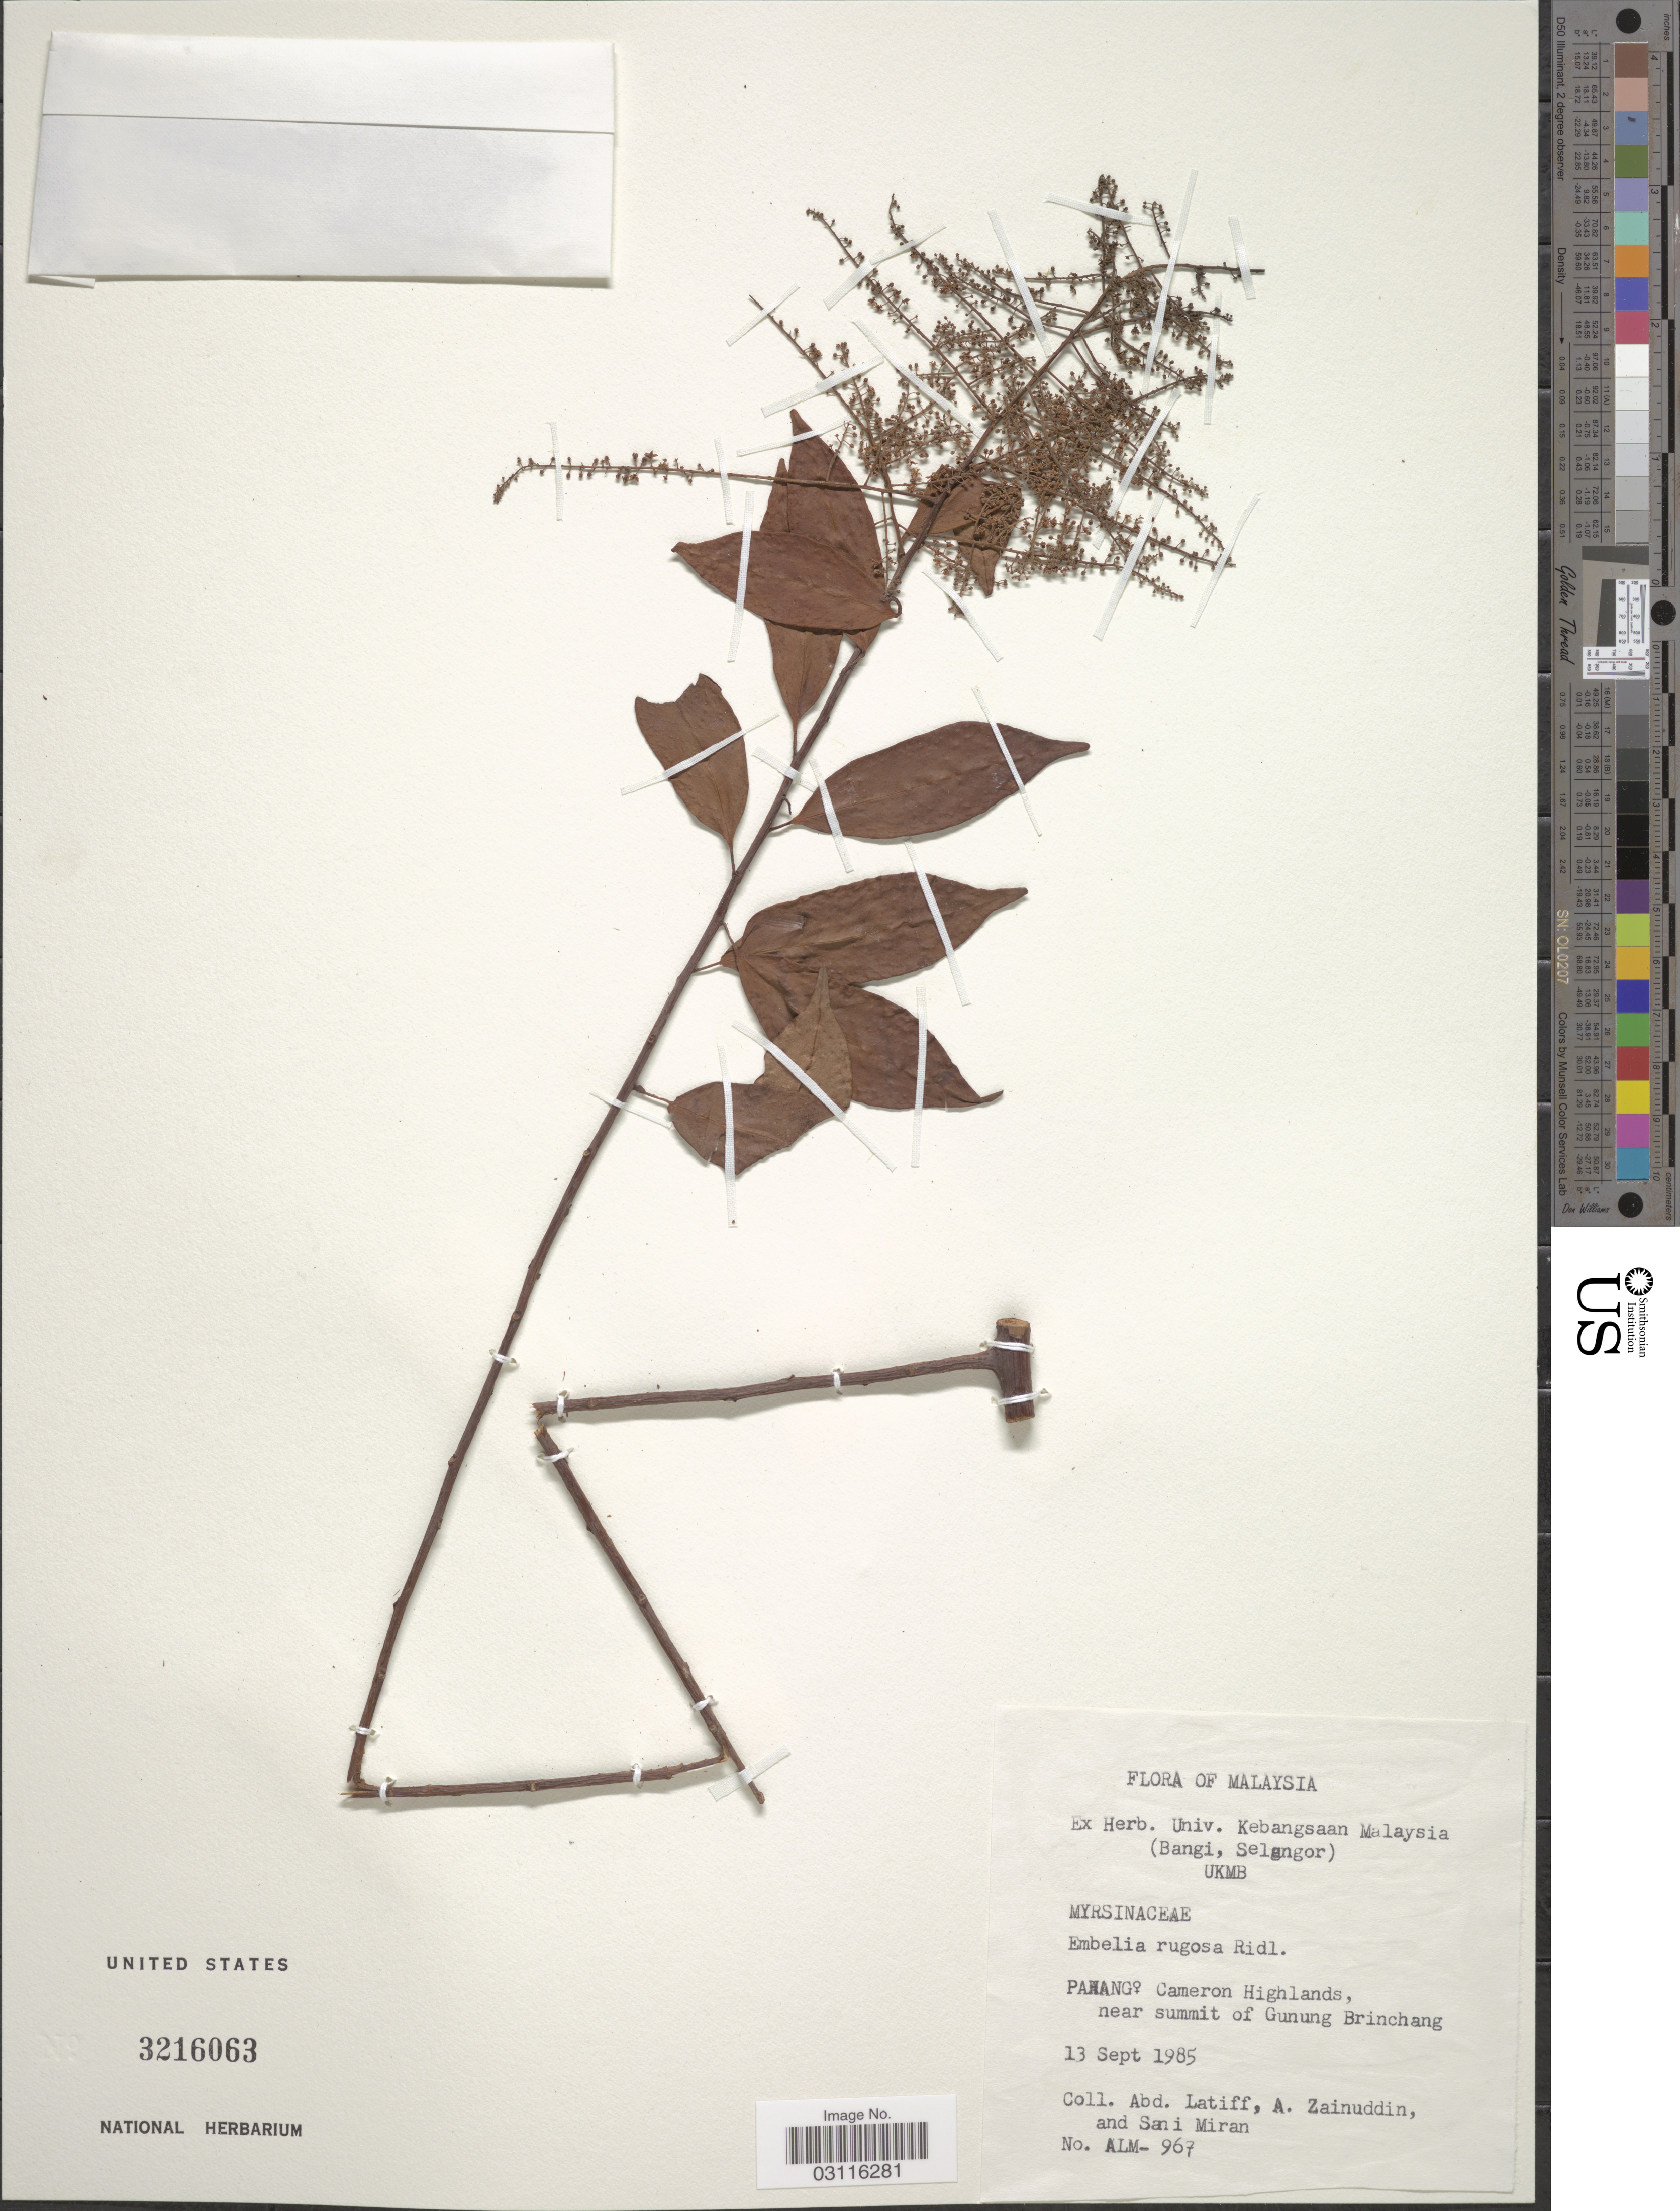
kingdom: Plantae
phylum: Tracheophyta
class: Magnoliopsida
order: Ericales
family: Primulaceae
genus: Embelia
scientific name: Embelia rugosa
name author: Ridl.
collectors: A. Latiff, A. Zainuddin & S. Miran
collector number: ALM-967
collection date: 1985-09-13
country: Malaysia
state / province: Pahang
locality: Cameron Highlands, near summit of Gunung Brinchang.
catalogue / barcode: US 3216063